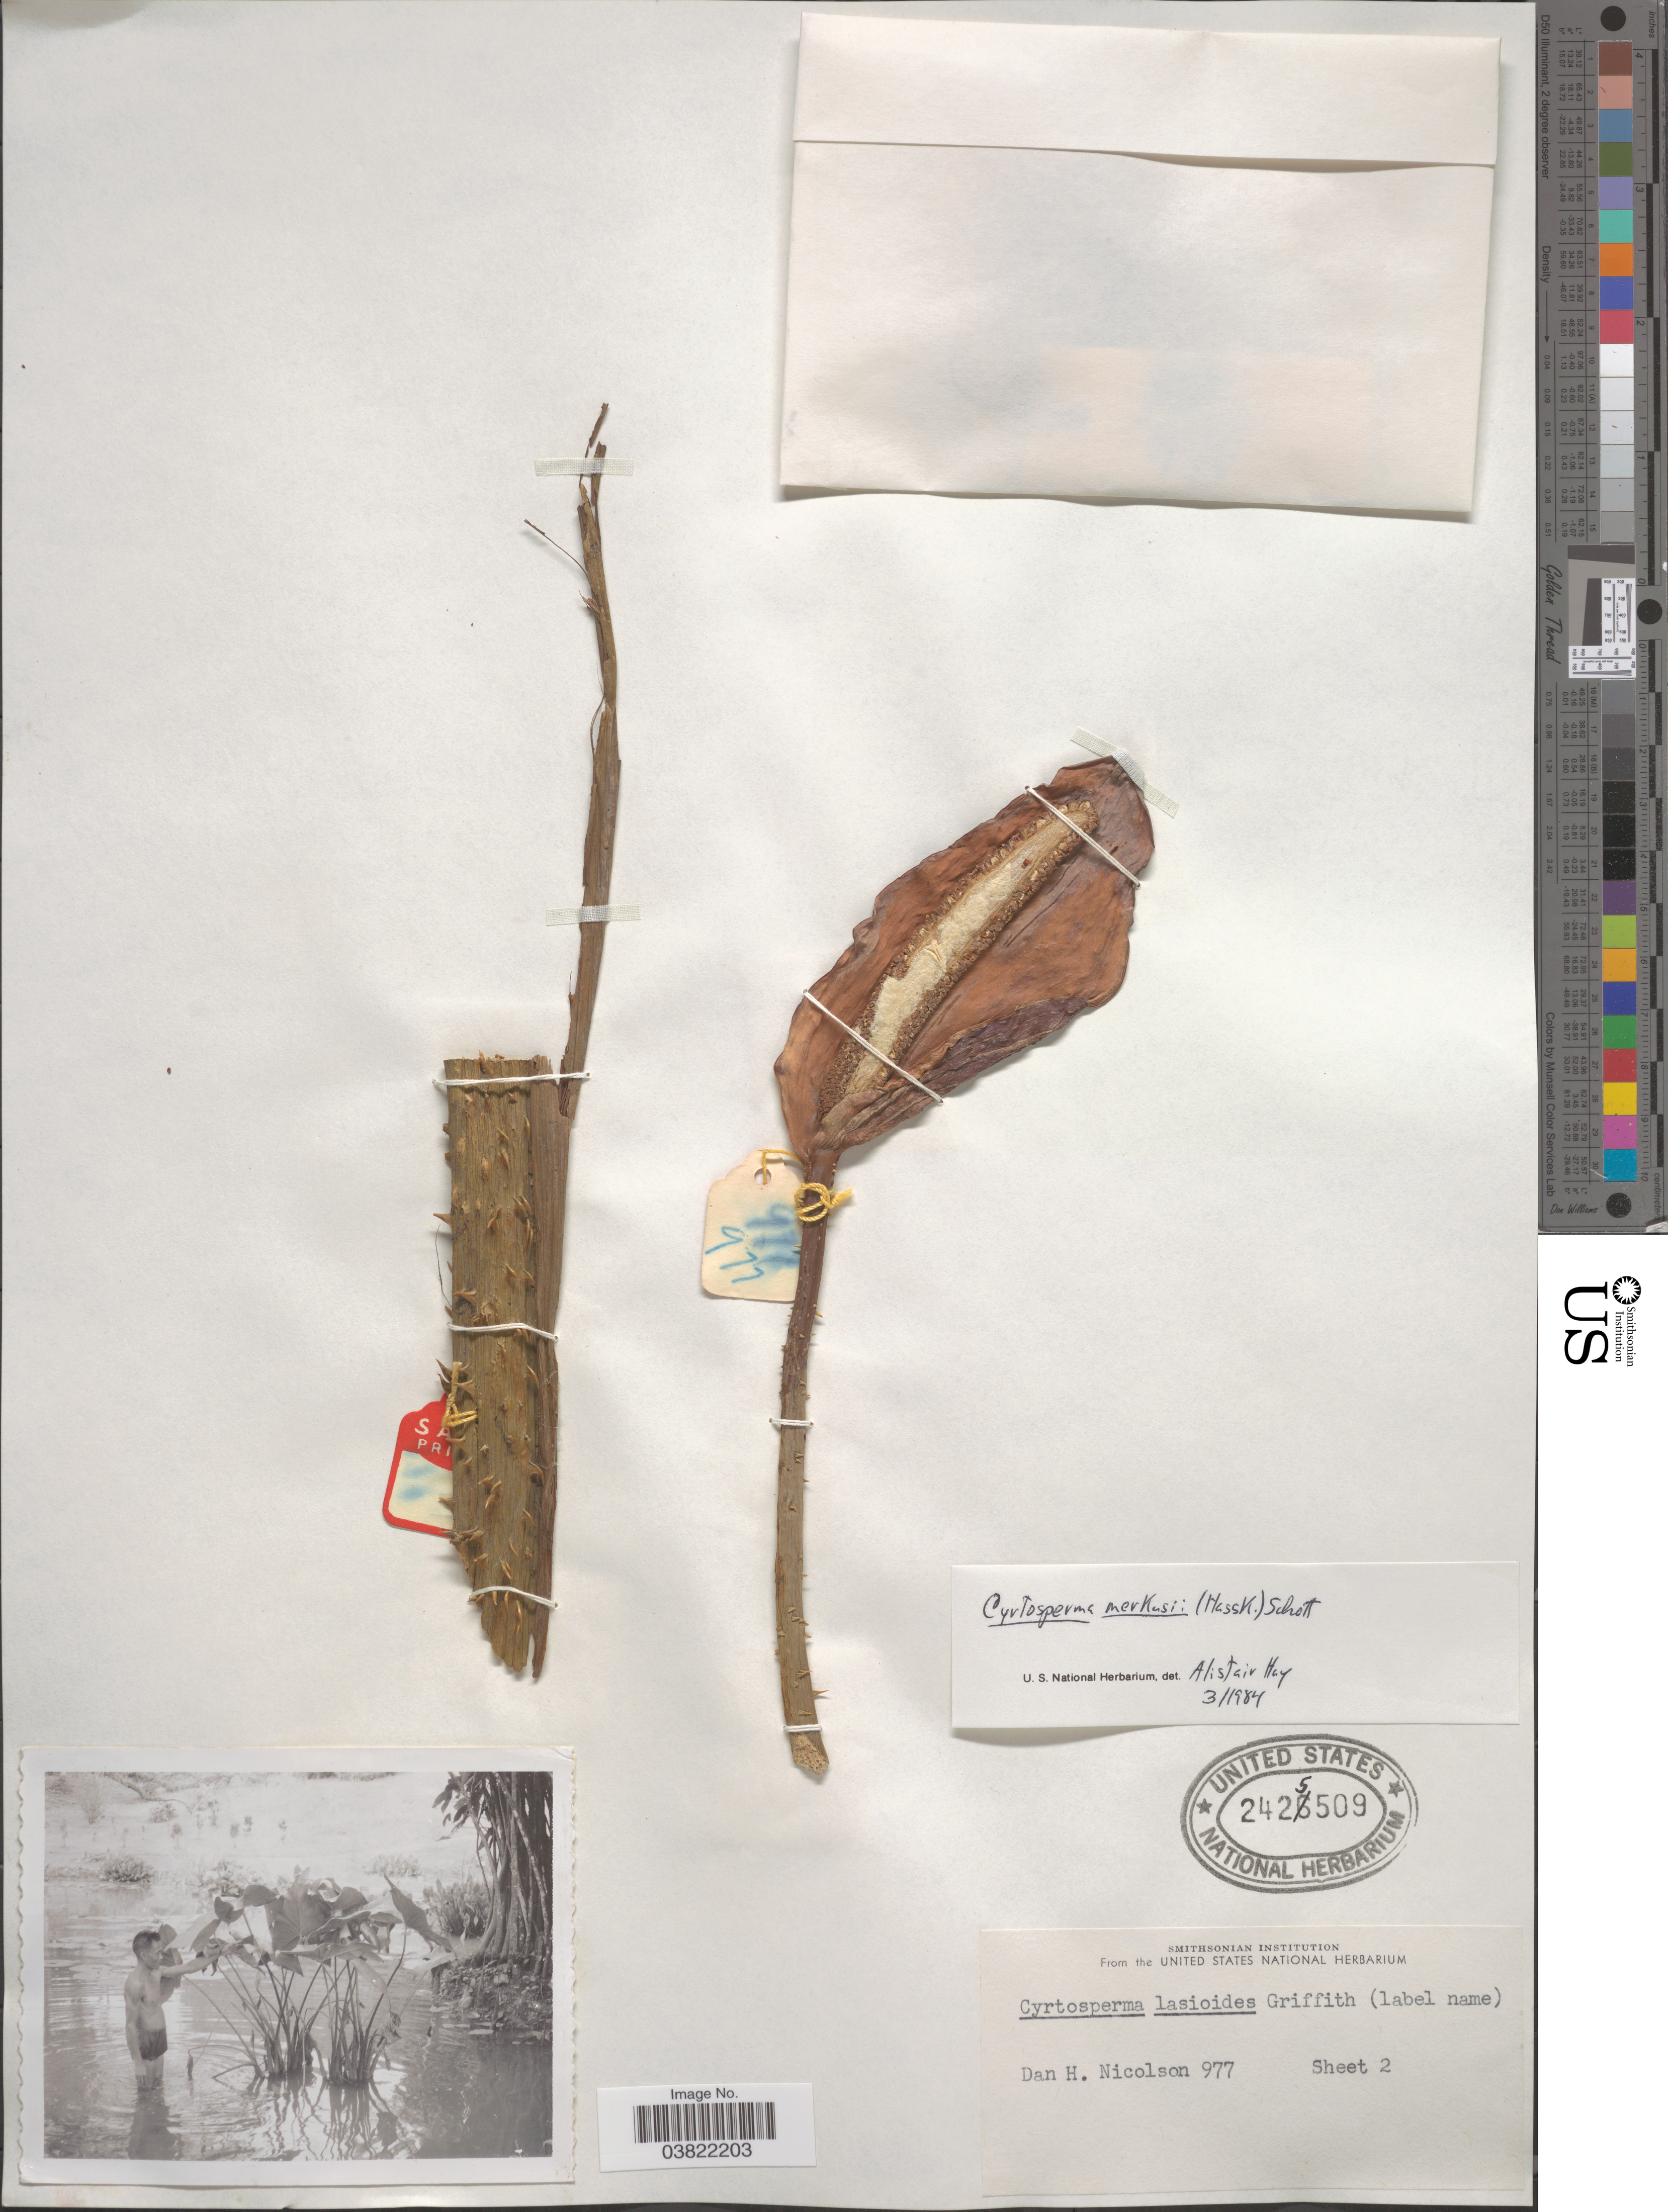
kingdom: Plantae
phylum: Tracheophyta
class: Liliopsida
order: Alismatales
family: Araceae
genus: Cyrtosperma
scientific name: Cyrtosperma merkusii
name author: (Hassk.) Schott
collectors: D. H. Nicolson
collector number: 977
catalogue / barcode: US 2425509